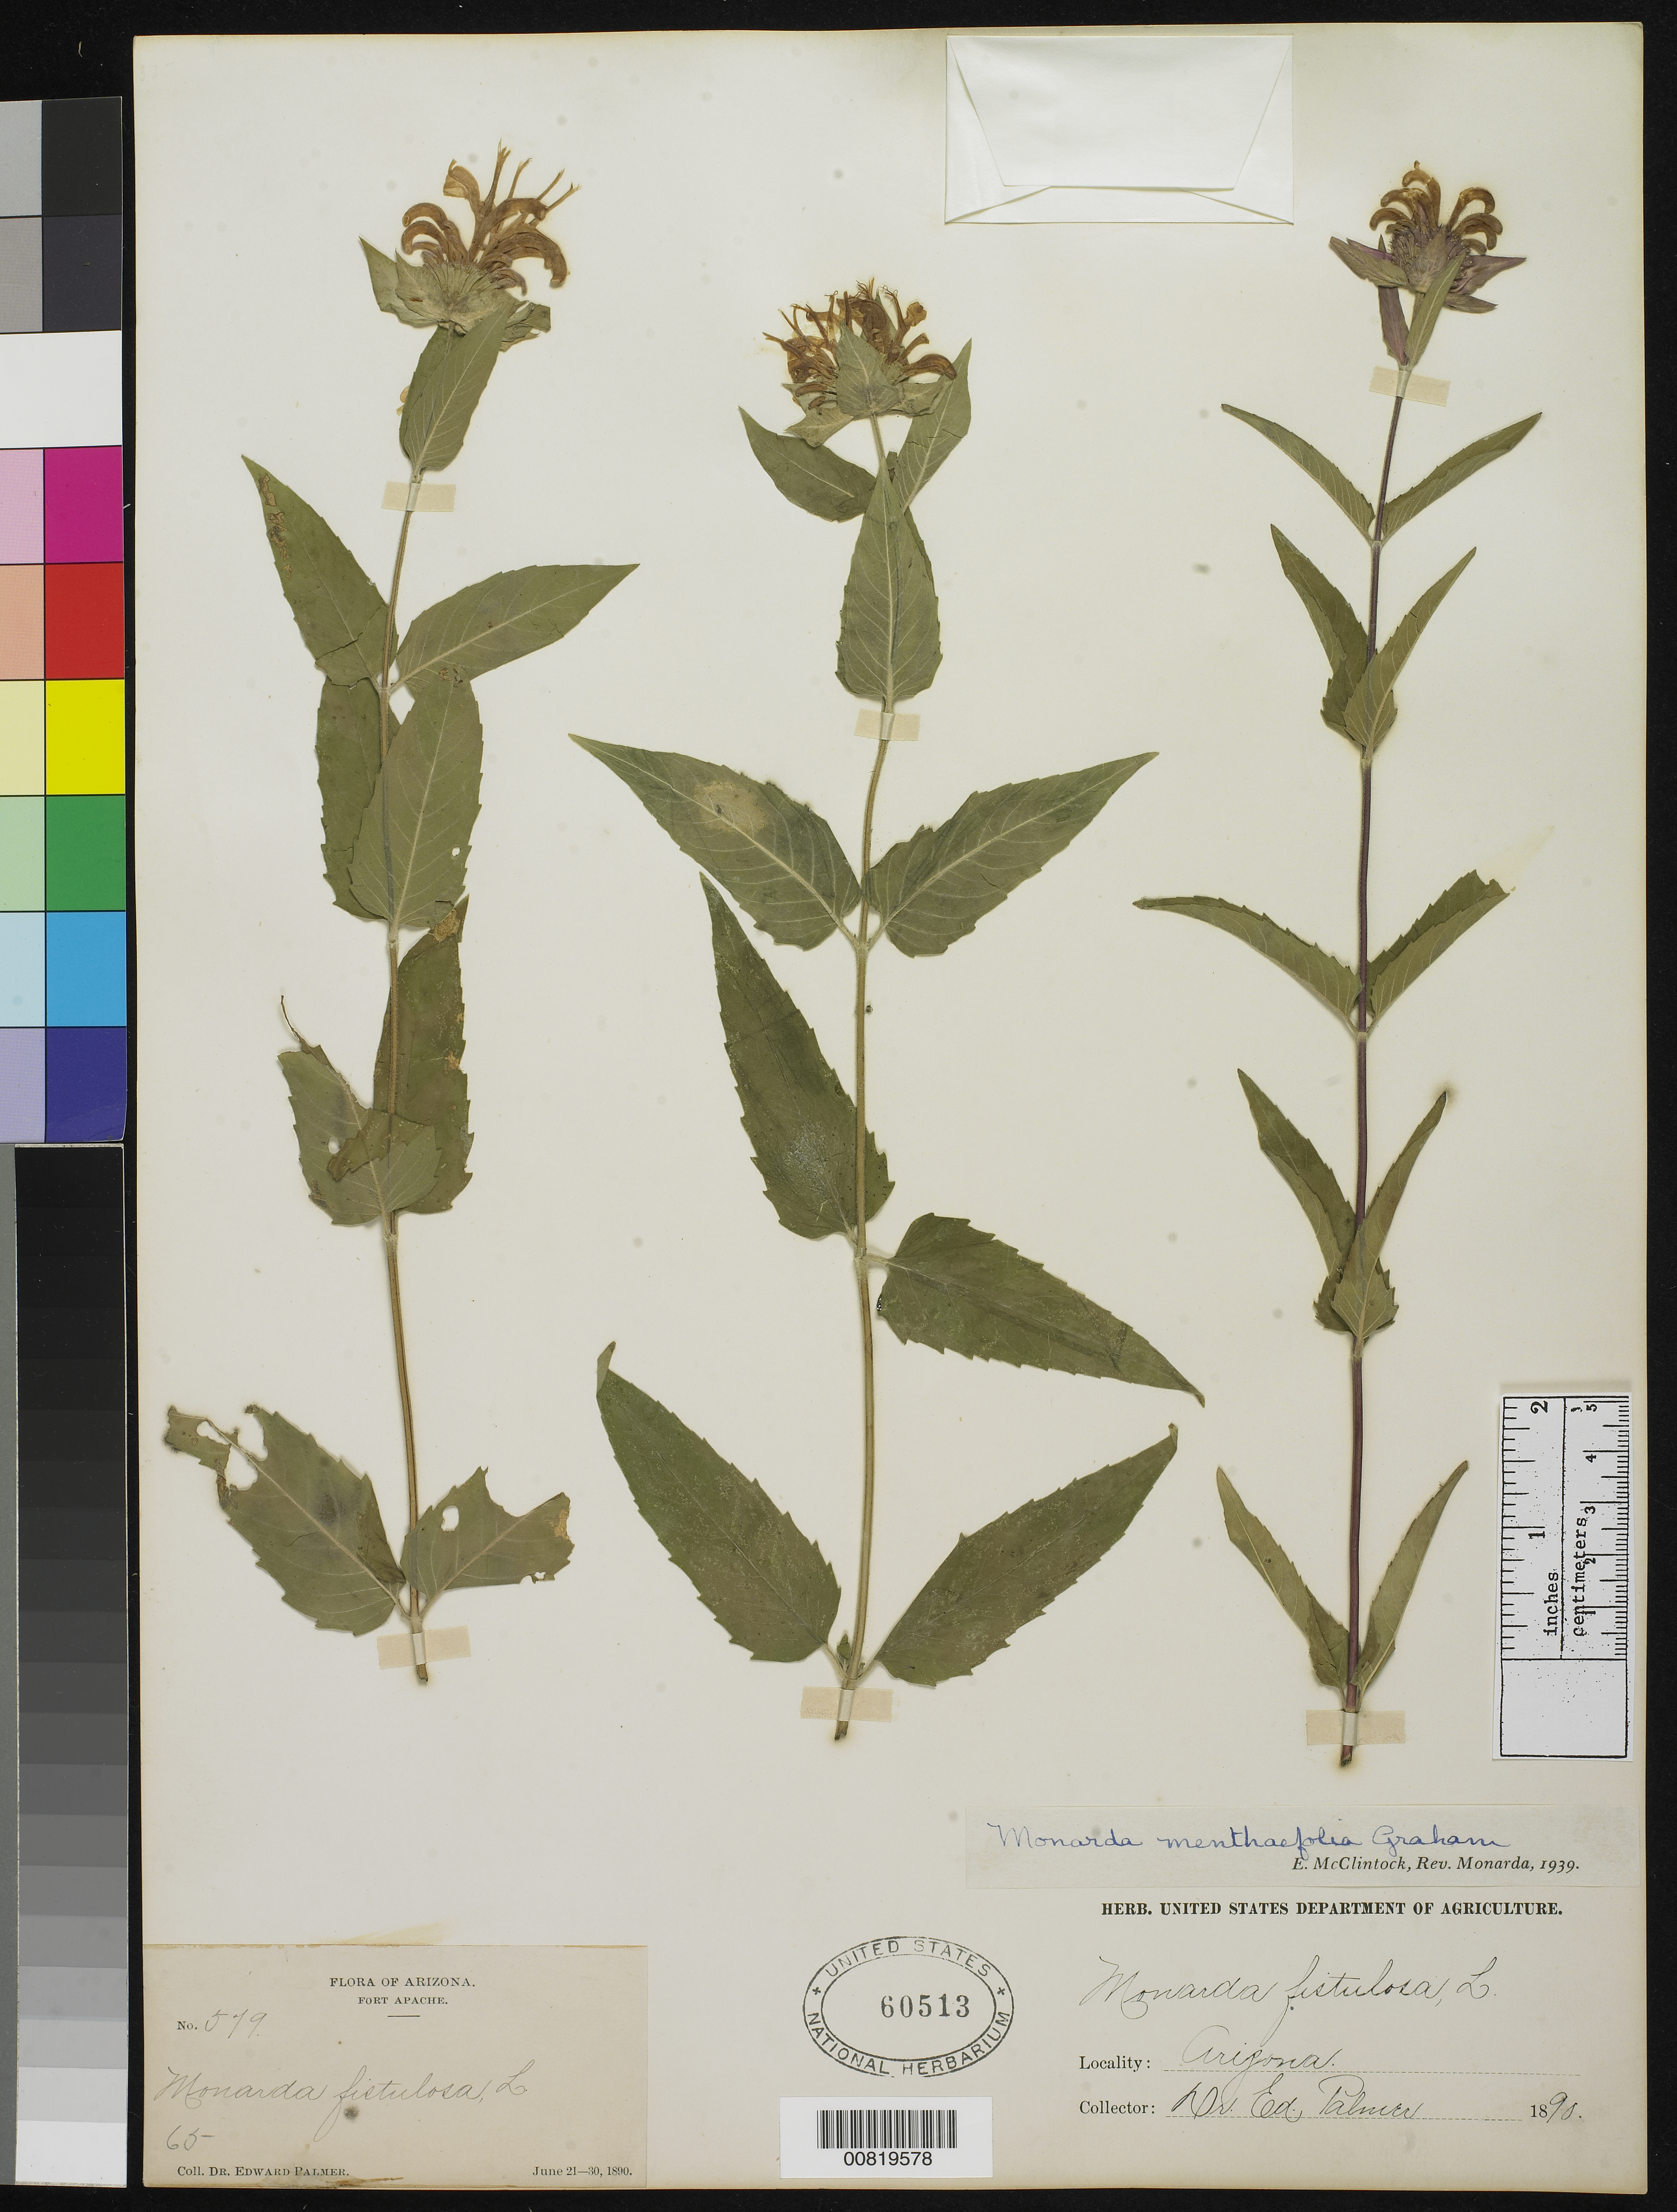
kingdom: Plantae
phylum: Tracheophyta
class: Magnoliopsida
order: Lamiales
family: Lamiaceae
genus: Monarda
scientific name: Monarda menthaefolia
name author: Graham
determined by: McClintock, E. M.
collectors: E. Palmer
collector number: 519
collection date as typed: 21 Jun 1890 to 30 Jun 1890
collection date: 1890-06-21/1890-06-30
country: United States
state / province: Arizona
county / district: Navajo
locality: Fort Apache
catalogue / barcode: US 60513